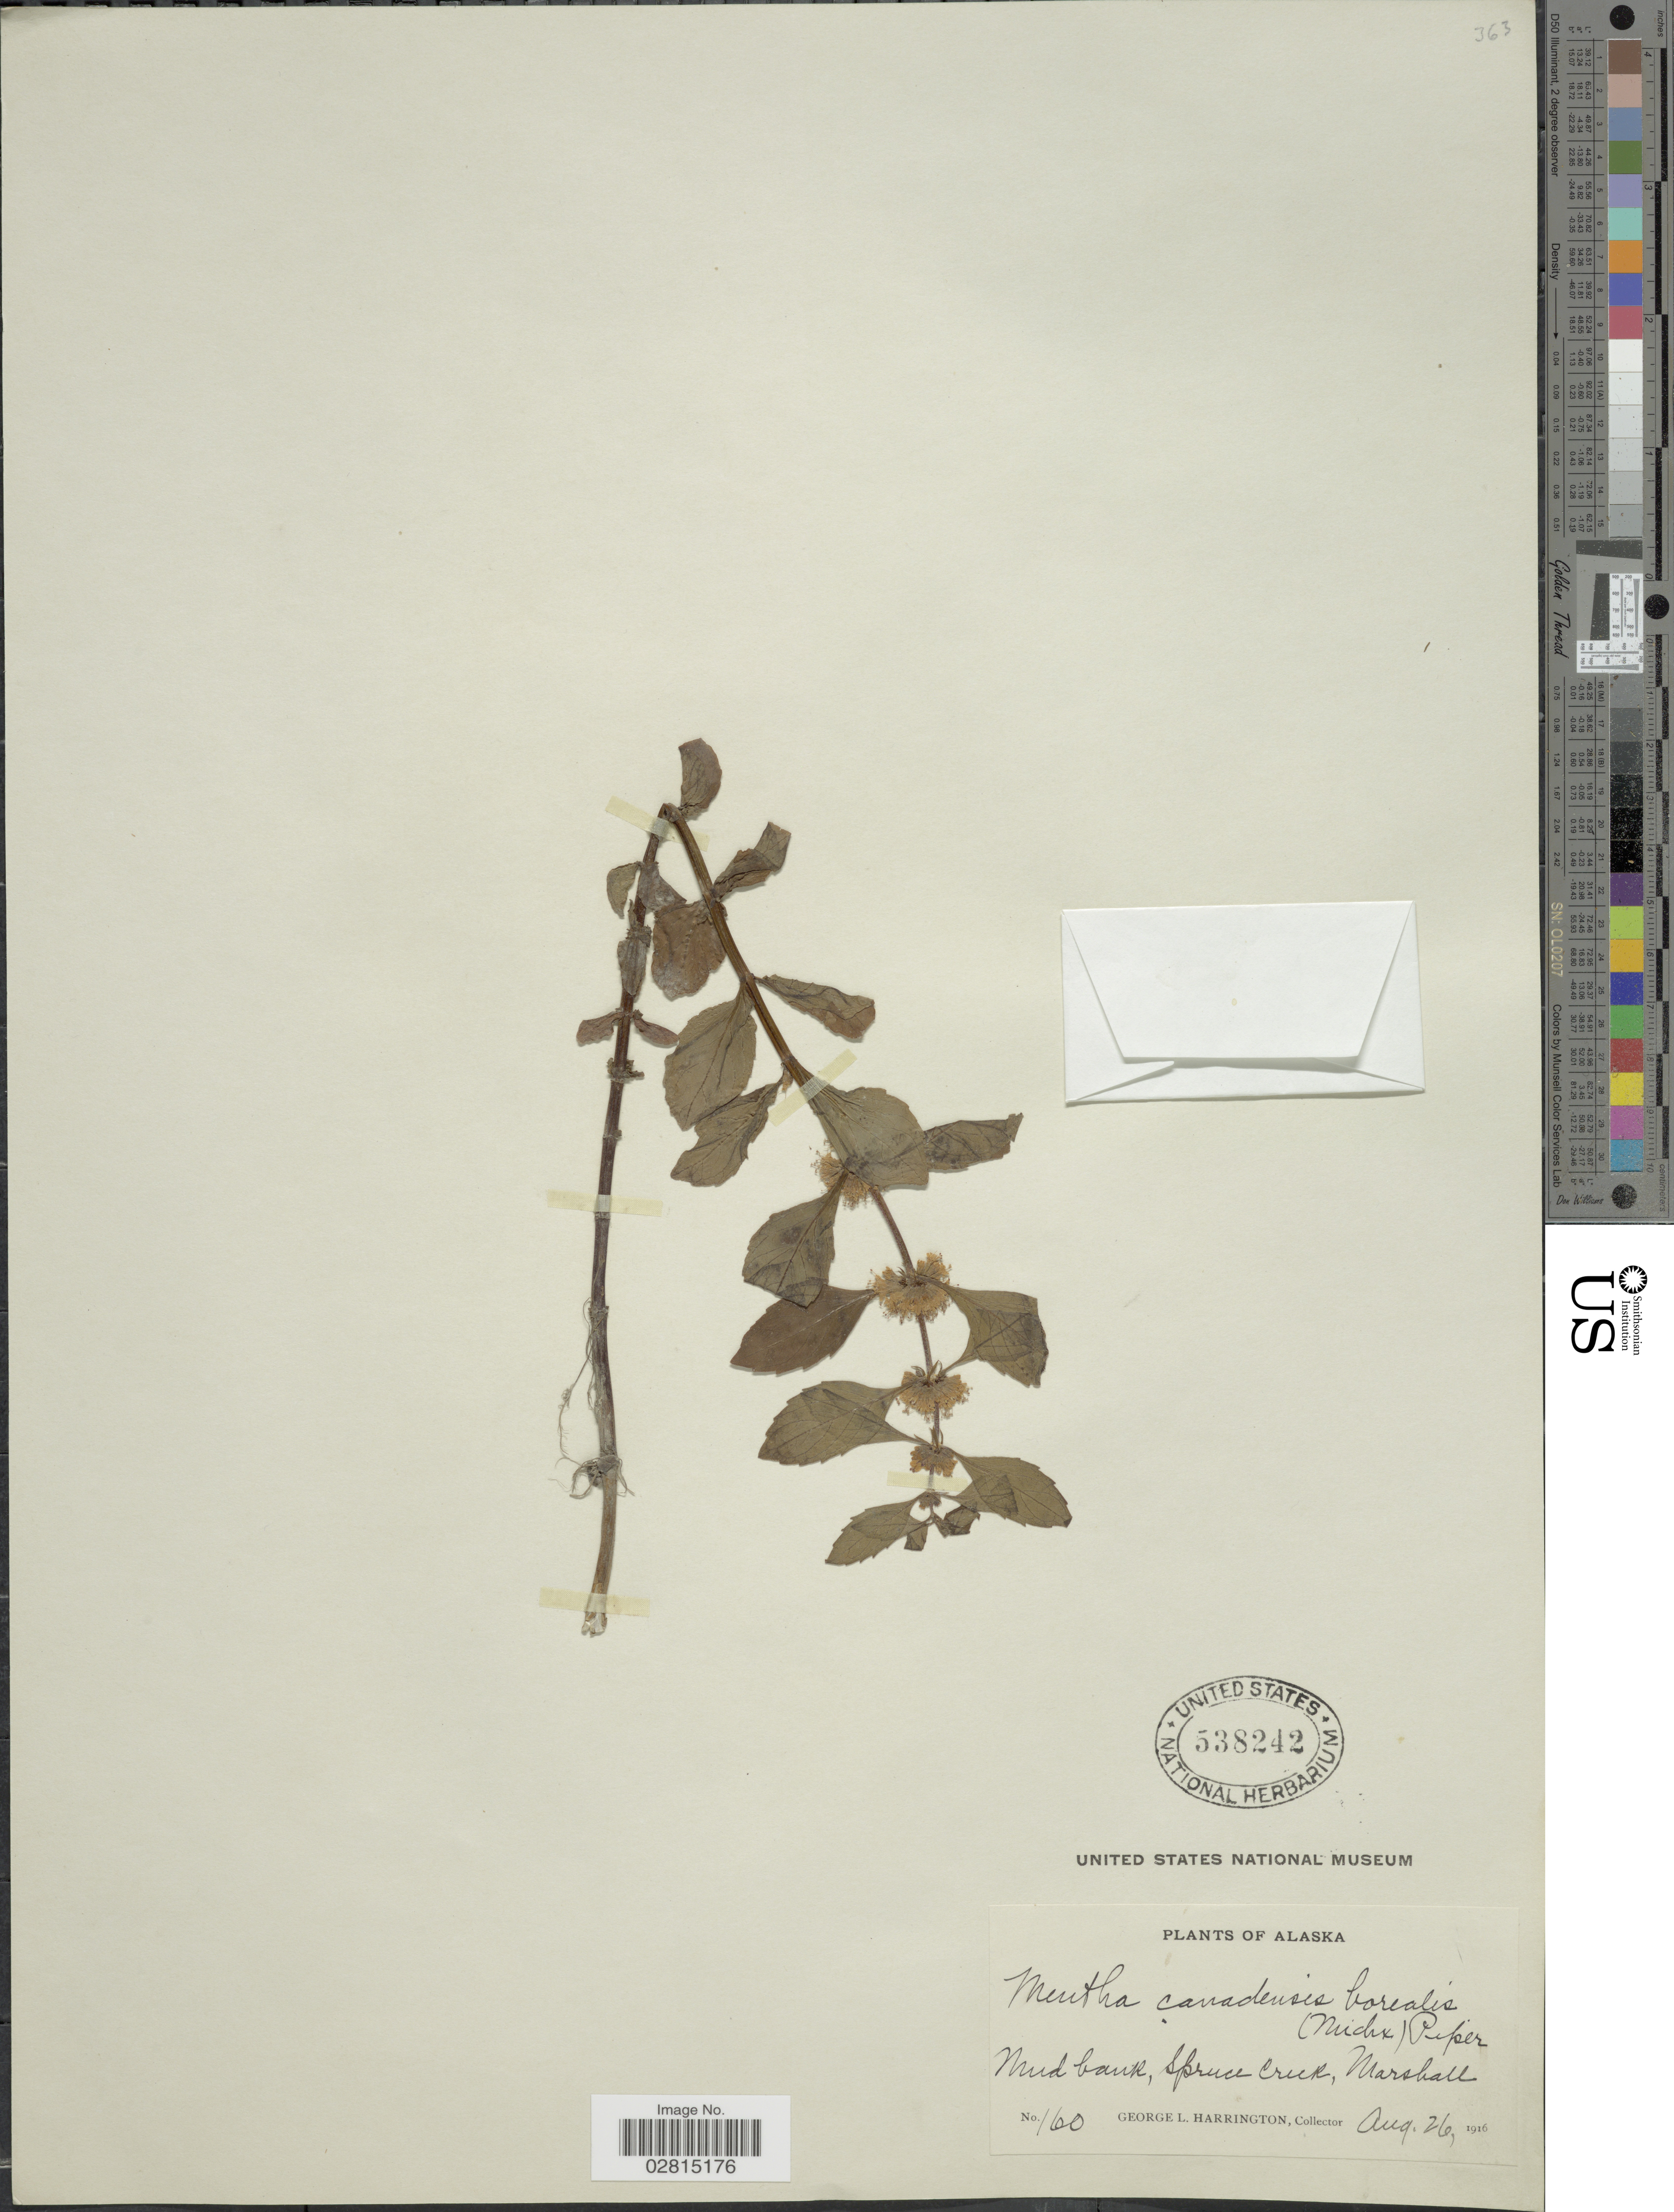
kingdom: Plantae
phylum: Tracheophyta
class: Magnoliopsida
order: Lamiales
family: Lamiaceae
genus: Mentha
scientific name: Mentha arvensis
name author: L.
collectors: G. Harrington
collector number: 160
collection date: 1916-08-26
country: United States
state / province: Alaska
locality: Spruce Creek, Marshall.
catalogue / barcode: US 538242